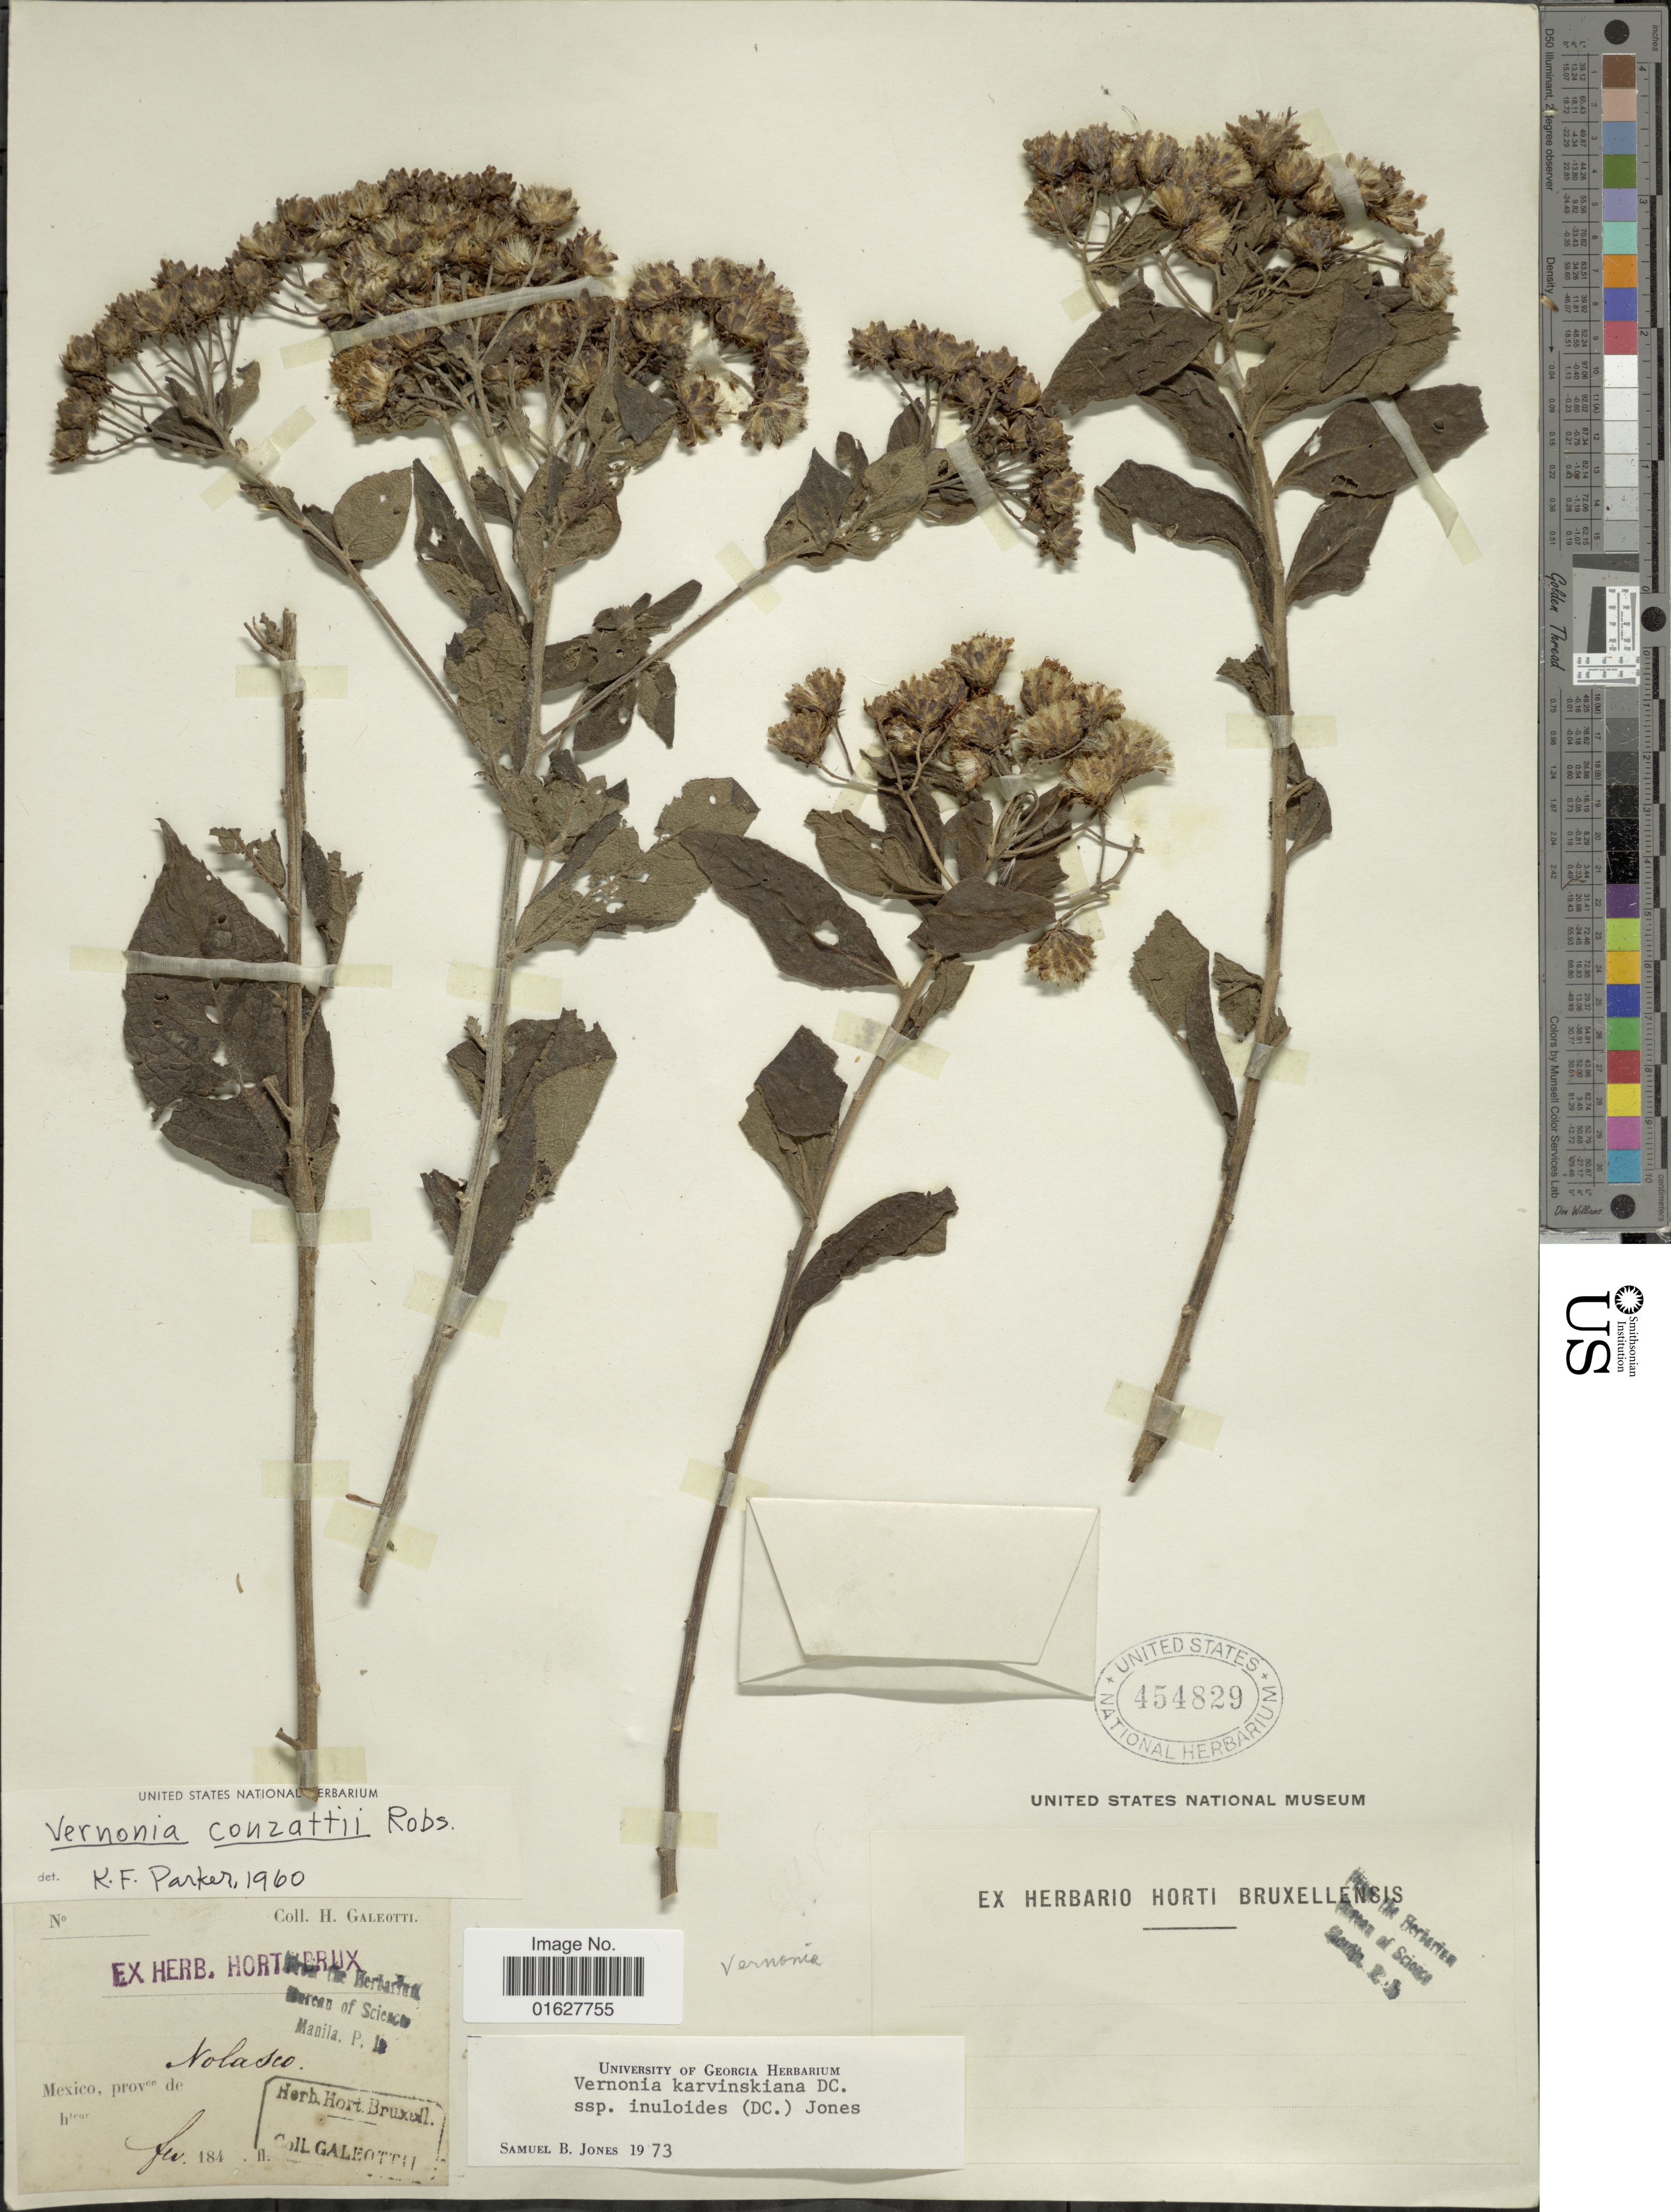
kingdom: Plantae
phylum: Tracheophyta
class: Magnoliopsida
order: Asterales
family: Asteraceae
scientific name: Vickianthus inuloides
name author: (DC.) H. Rob.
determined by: Renon, Polla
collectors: H. G. Galeotti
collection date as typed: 07-184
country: Mexico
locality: Mexico, provce de hteur, Nolasco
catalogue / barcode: US 454829